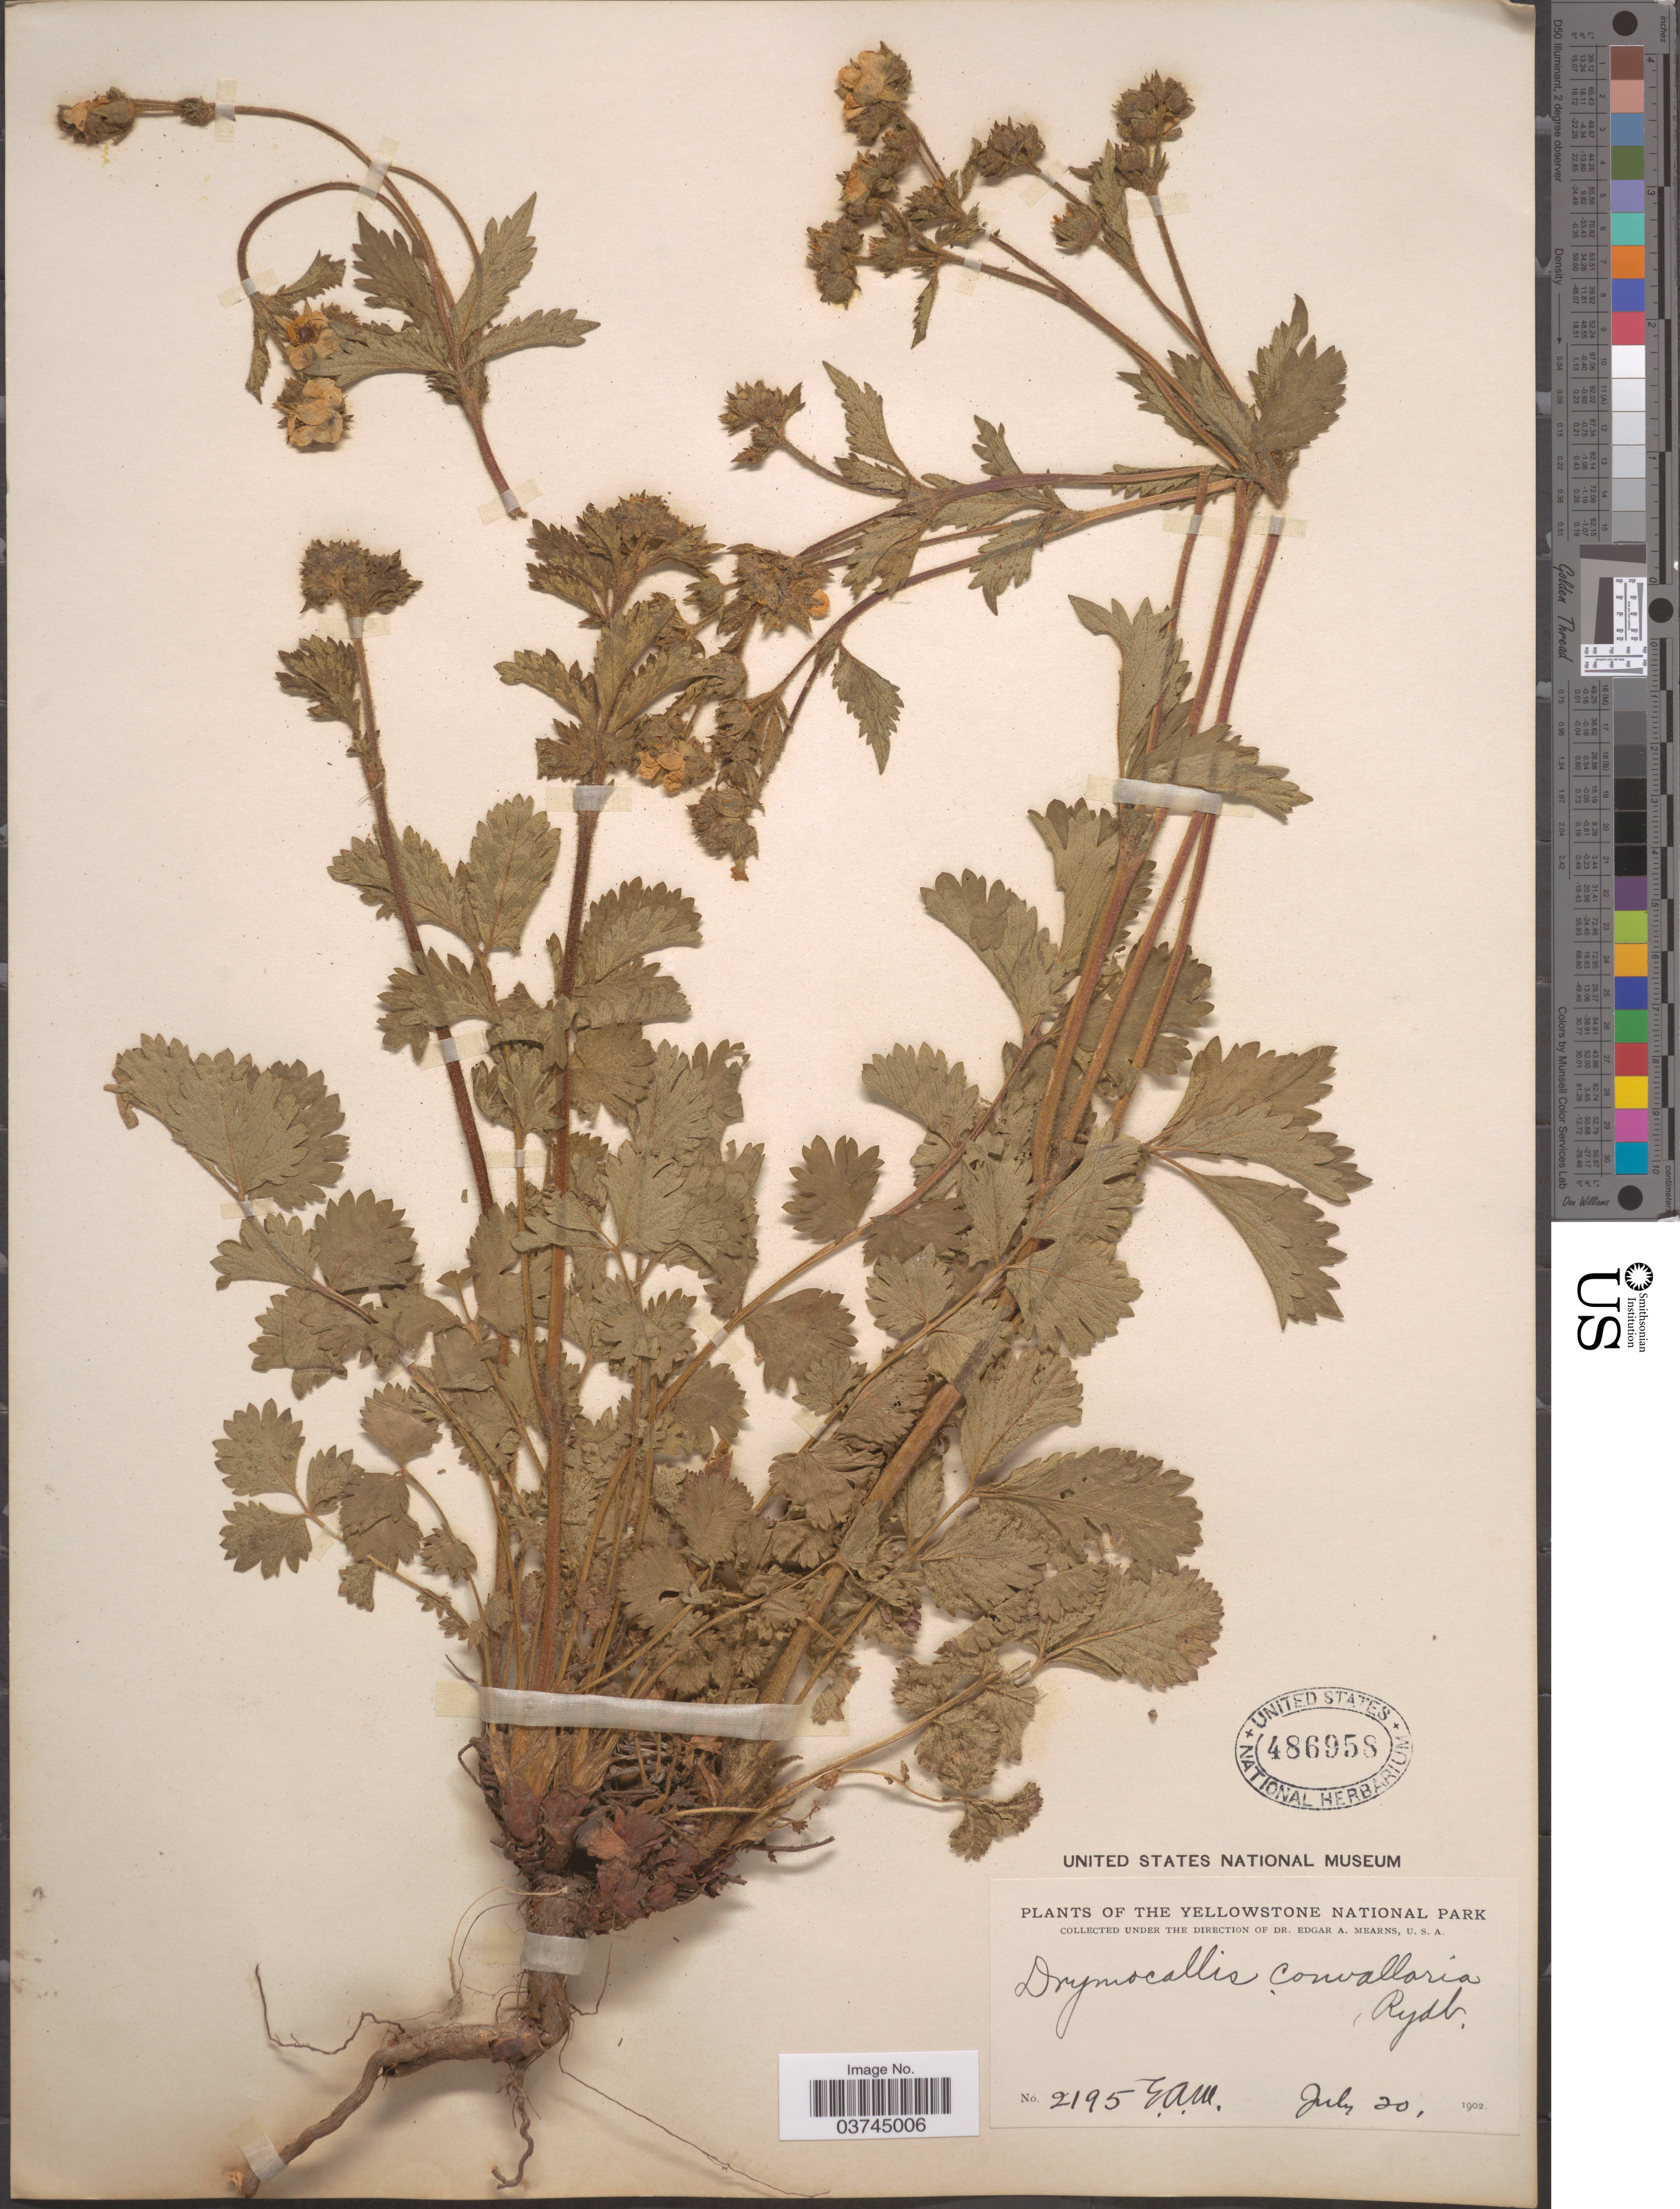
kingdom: Plantae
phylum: Tracheophyta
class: Magnoliopsida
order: Rosales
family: Rosaceae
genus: Drymocallis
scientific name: Drymocallis convallaria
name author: (Rydb.) Rydb.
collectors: E. A. Mearns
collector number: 2195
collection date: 1902-07-20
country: United States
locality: Yellowstone National Park.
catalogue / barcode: US 486958